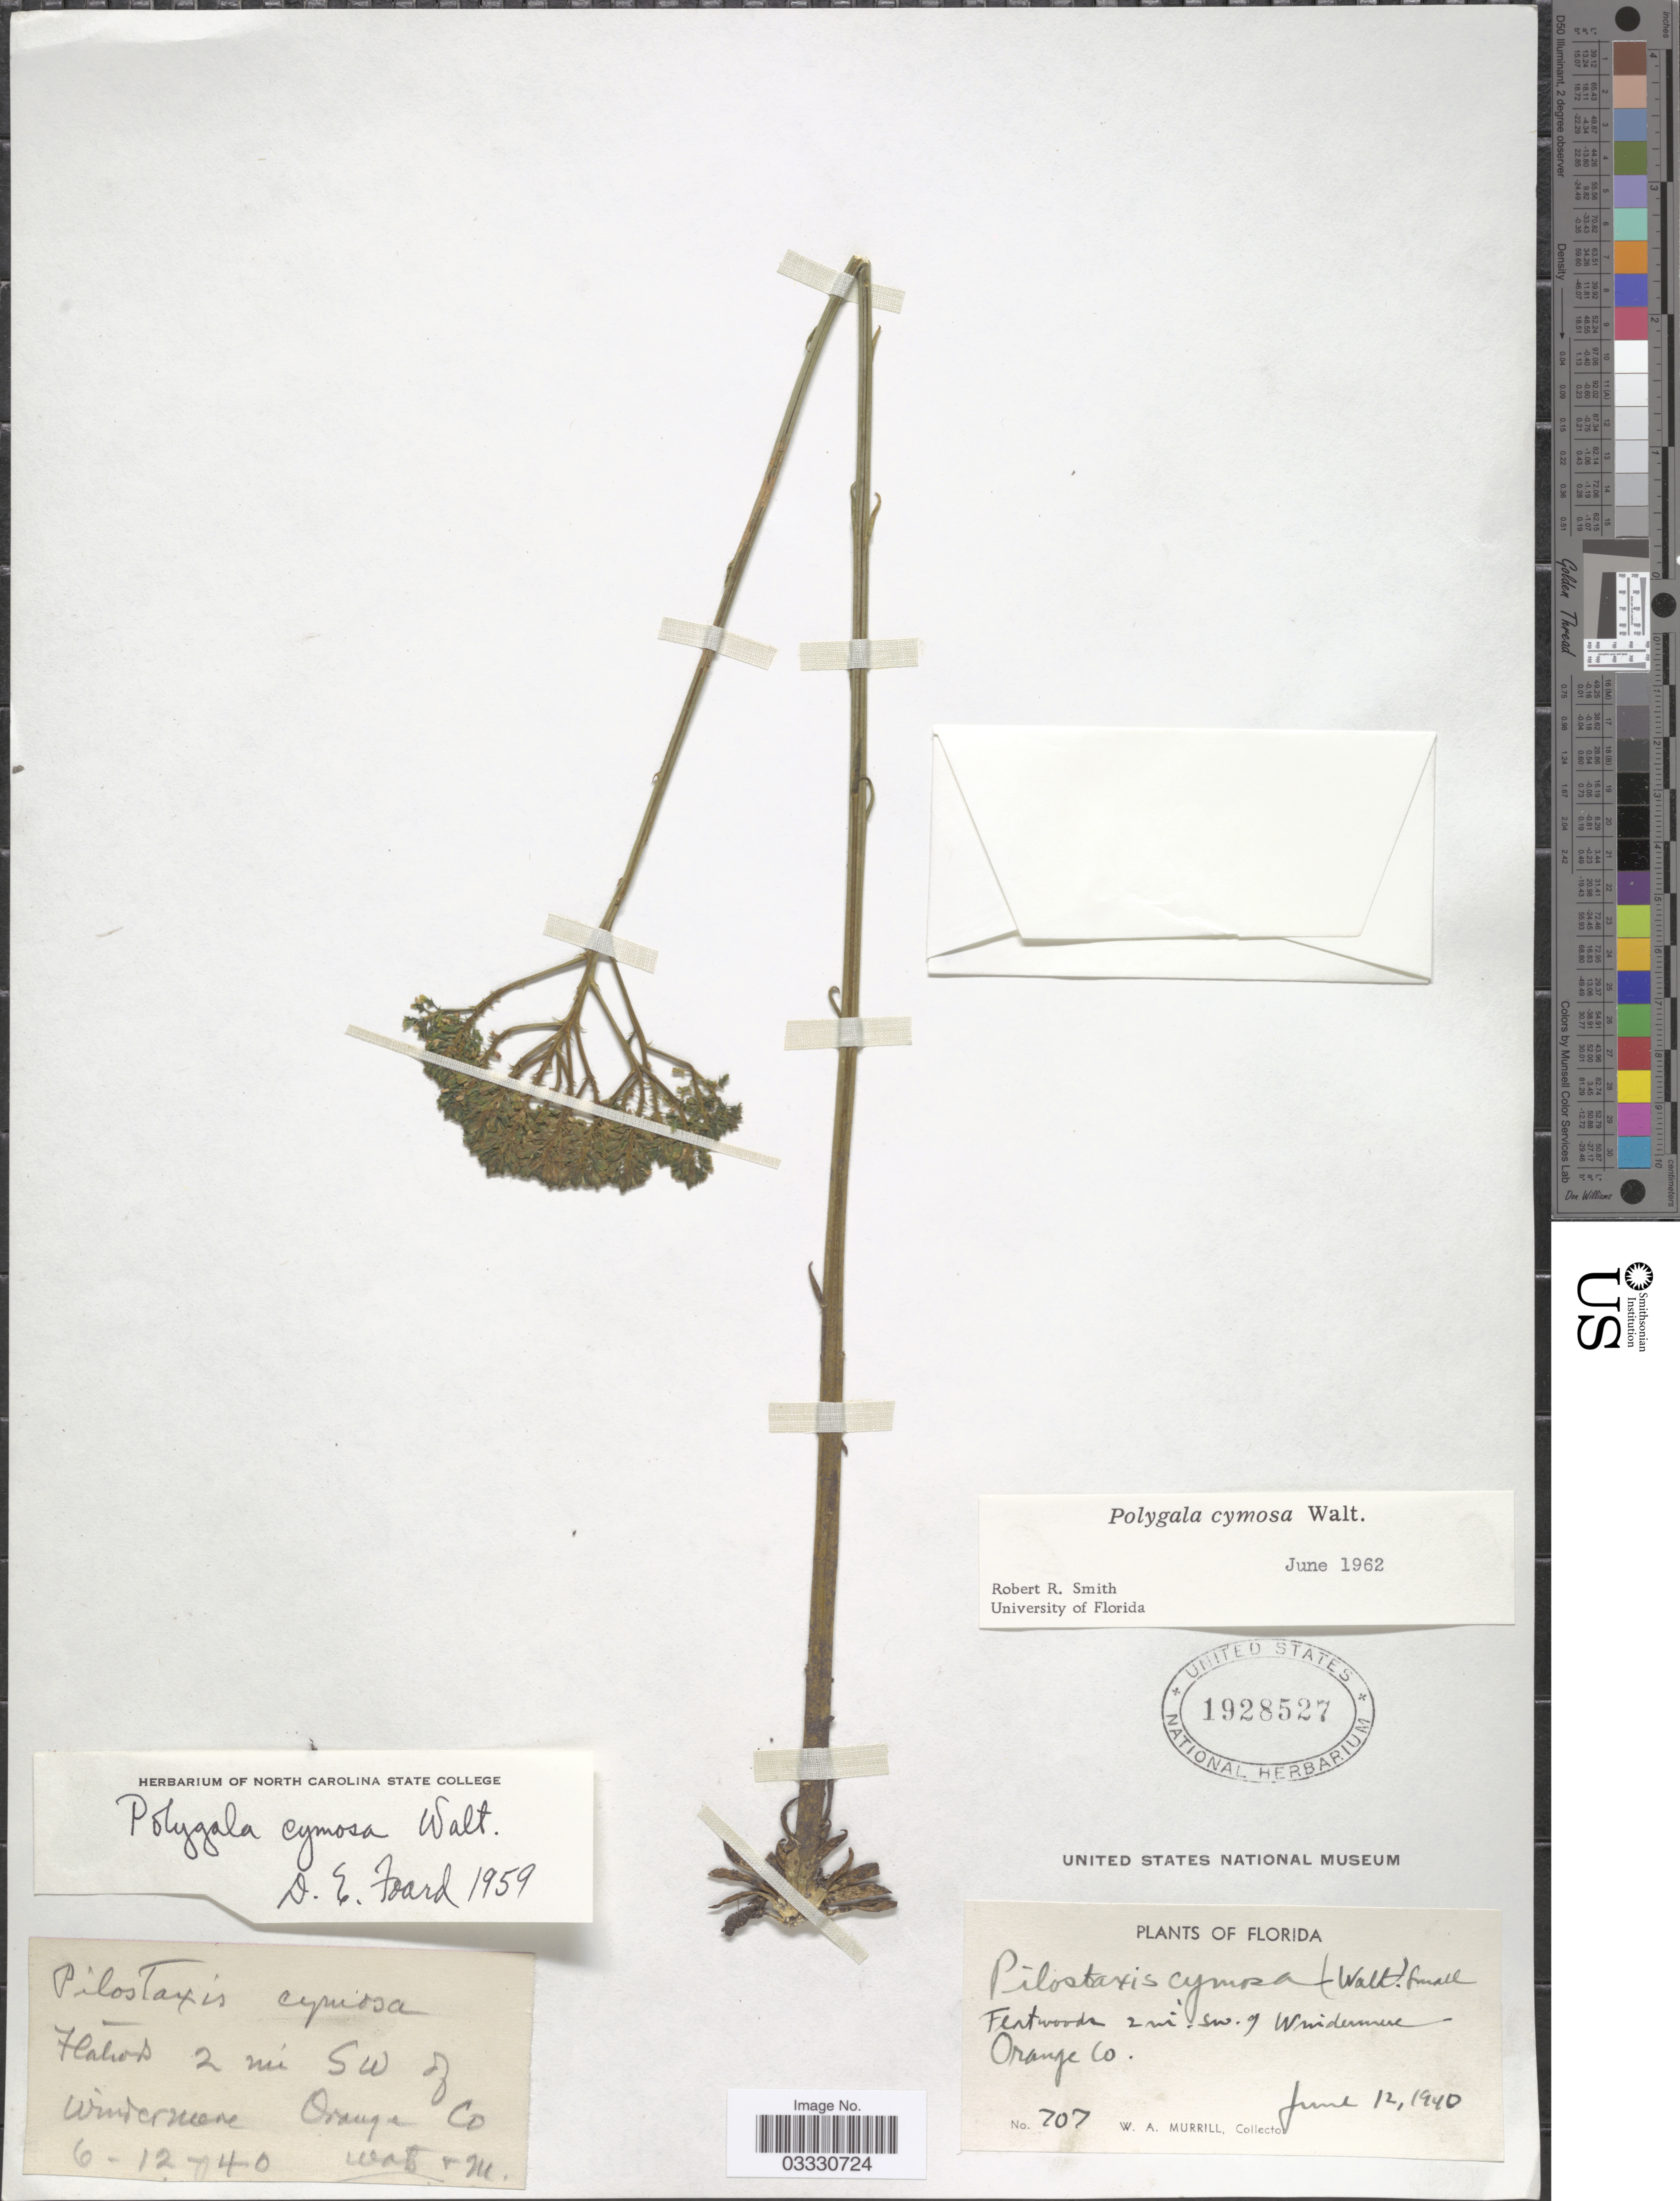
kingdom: Plantae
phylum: Tracheophyta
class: Magnoliopsida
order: Fabales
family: Polygalaceae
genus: Polygala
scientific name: Polygala cymosa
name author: Walter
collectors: W. A. Murrill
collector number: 707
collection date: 1940-06-12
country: United States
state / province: Florida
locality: Flatwoods 2 mi. Sw. of Windermere. Orange Co.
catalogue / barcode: US 1928527